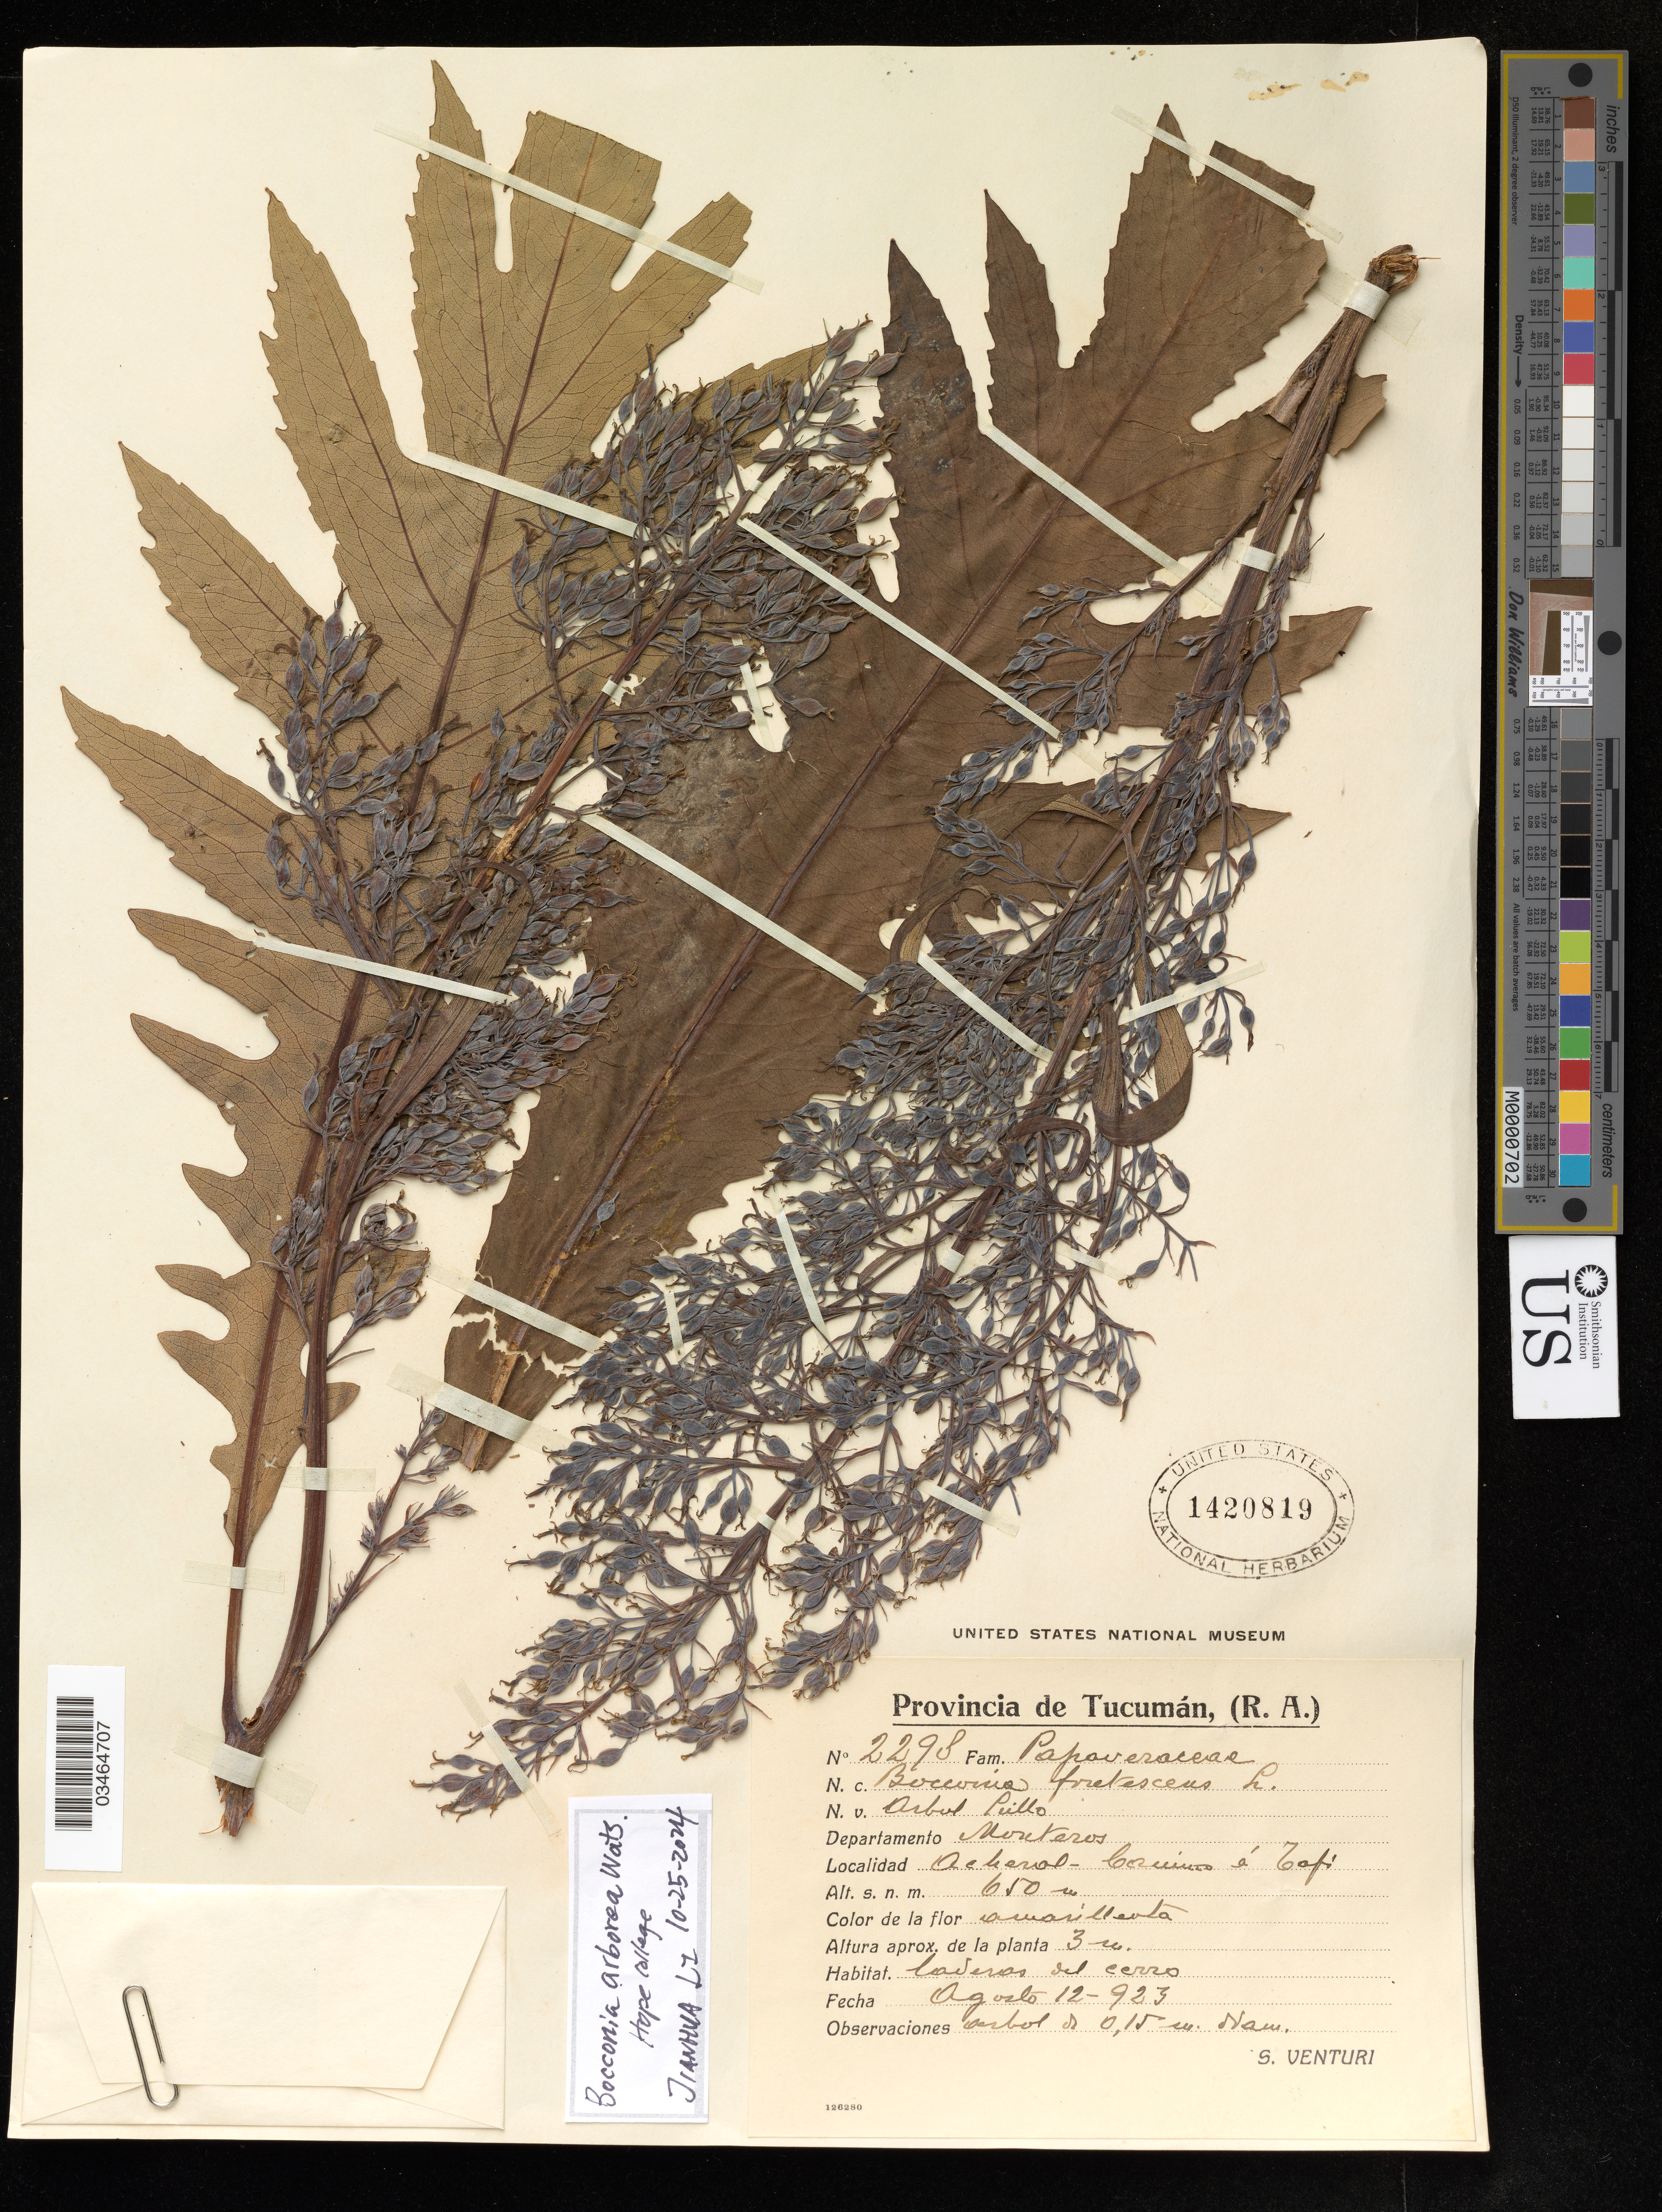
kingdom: Plantae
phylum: Tracheophyta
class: Magnoliopsida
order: Ranunculales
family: Papaveraceae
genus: Bocconia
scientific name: Bocconia arborea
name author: S. Watson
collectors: S. Venturi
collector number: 2298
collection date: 1923-08-12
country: Argentina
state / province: Tucuman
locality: Monteros, Acheral- Corimo* á Tafi.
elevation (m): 650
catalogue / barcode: US 1420819